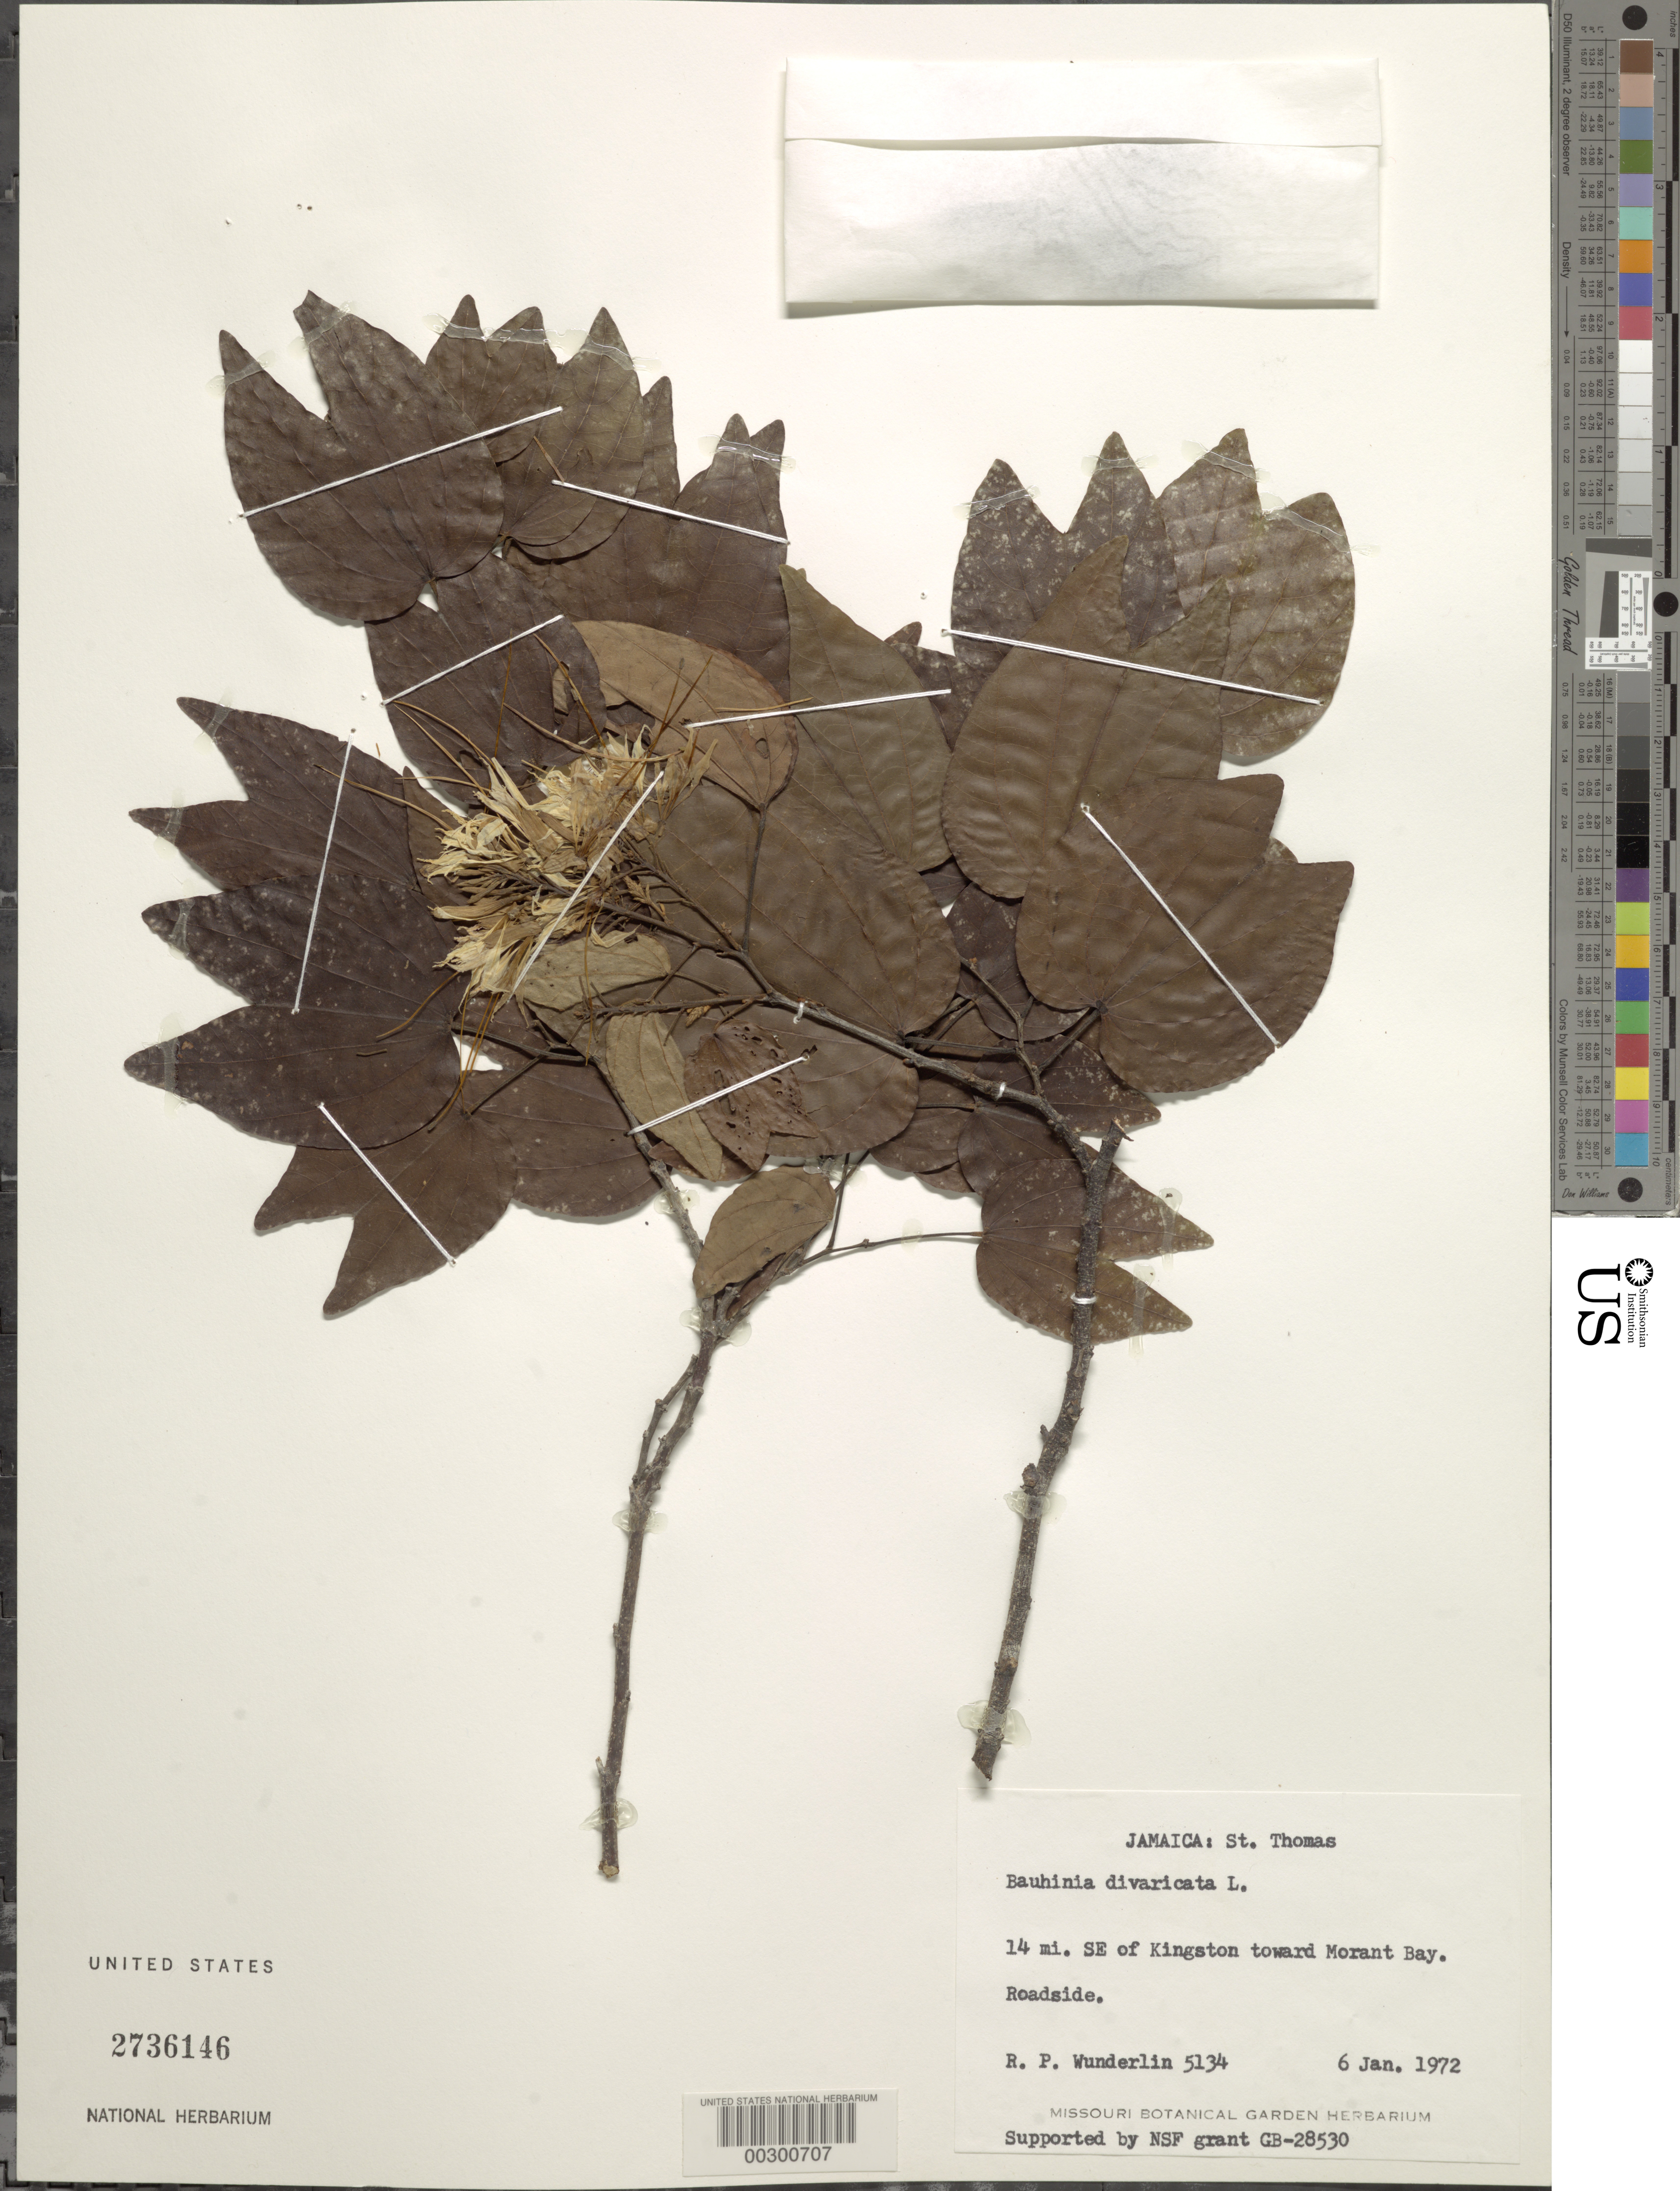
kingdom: Plantae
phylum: Tracheophyta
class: Magnoliopsida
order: Fabales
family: Fabaceae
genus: Bauhinia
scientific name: Bauhinia divaricata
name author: L.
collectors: R. P. Wunderlin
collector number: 5134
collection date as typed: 06 Jan 1972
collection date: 1972-01-06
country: Jamaica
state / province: Saint Thomas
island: Greater Antilles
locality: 14 mi se of kingston toward morant bay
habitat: Roadside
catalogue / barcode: US 2736146